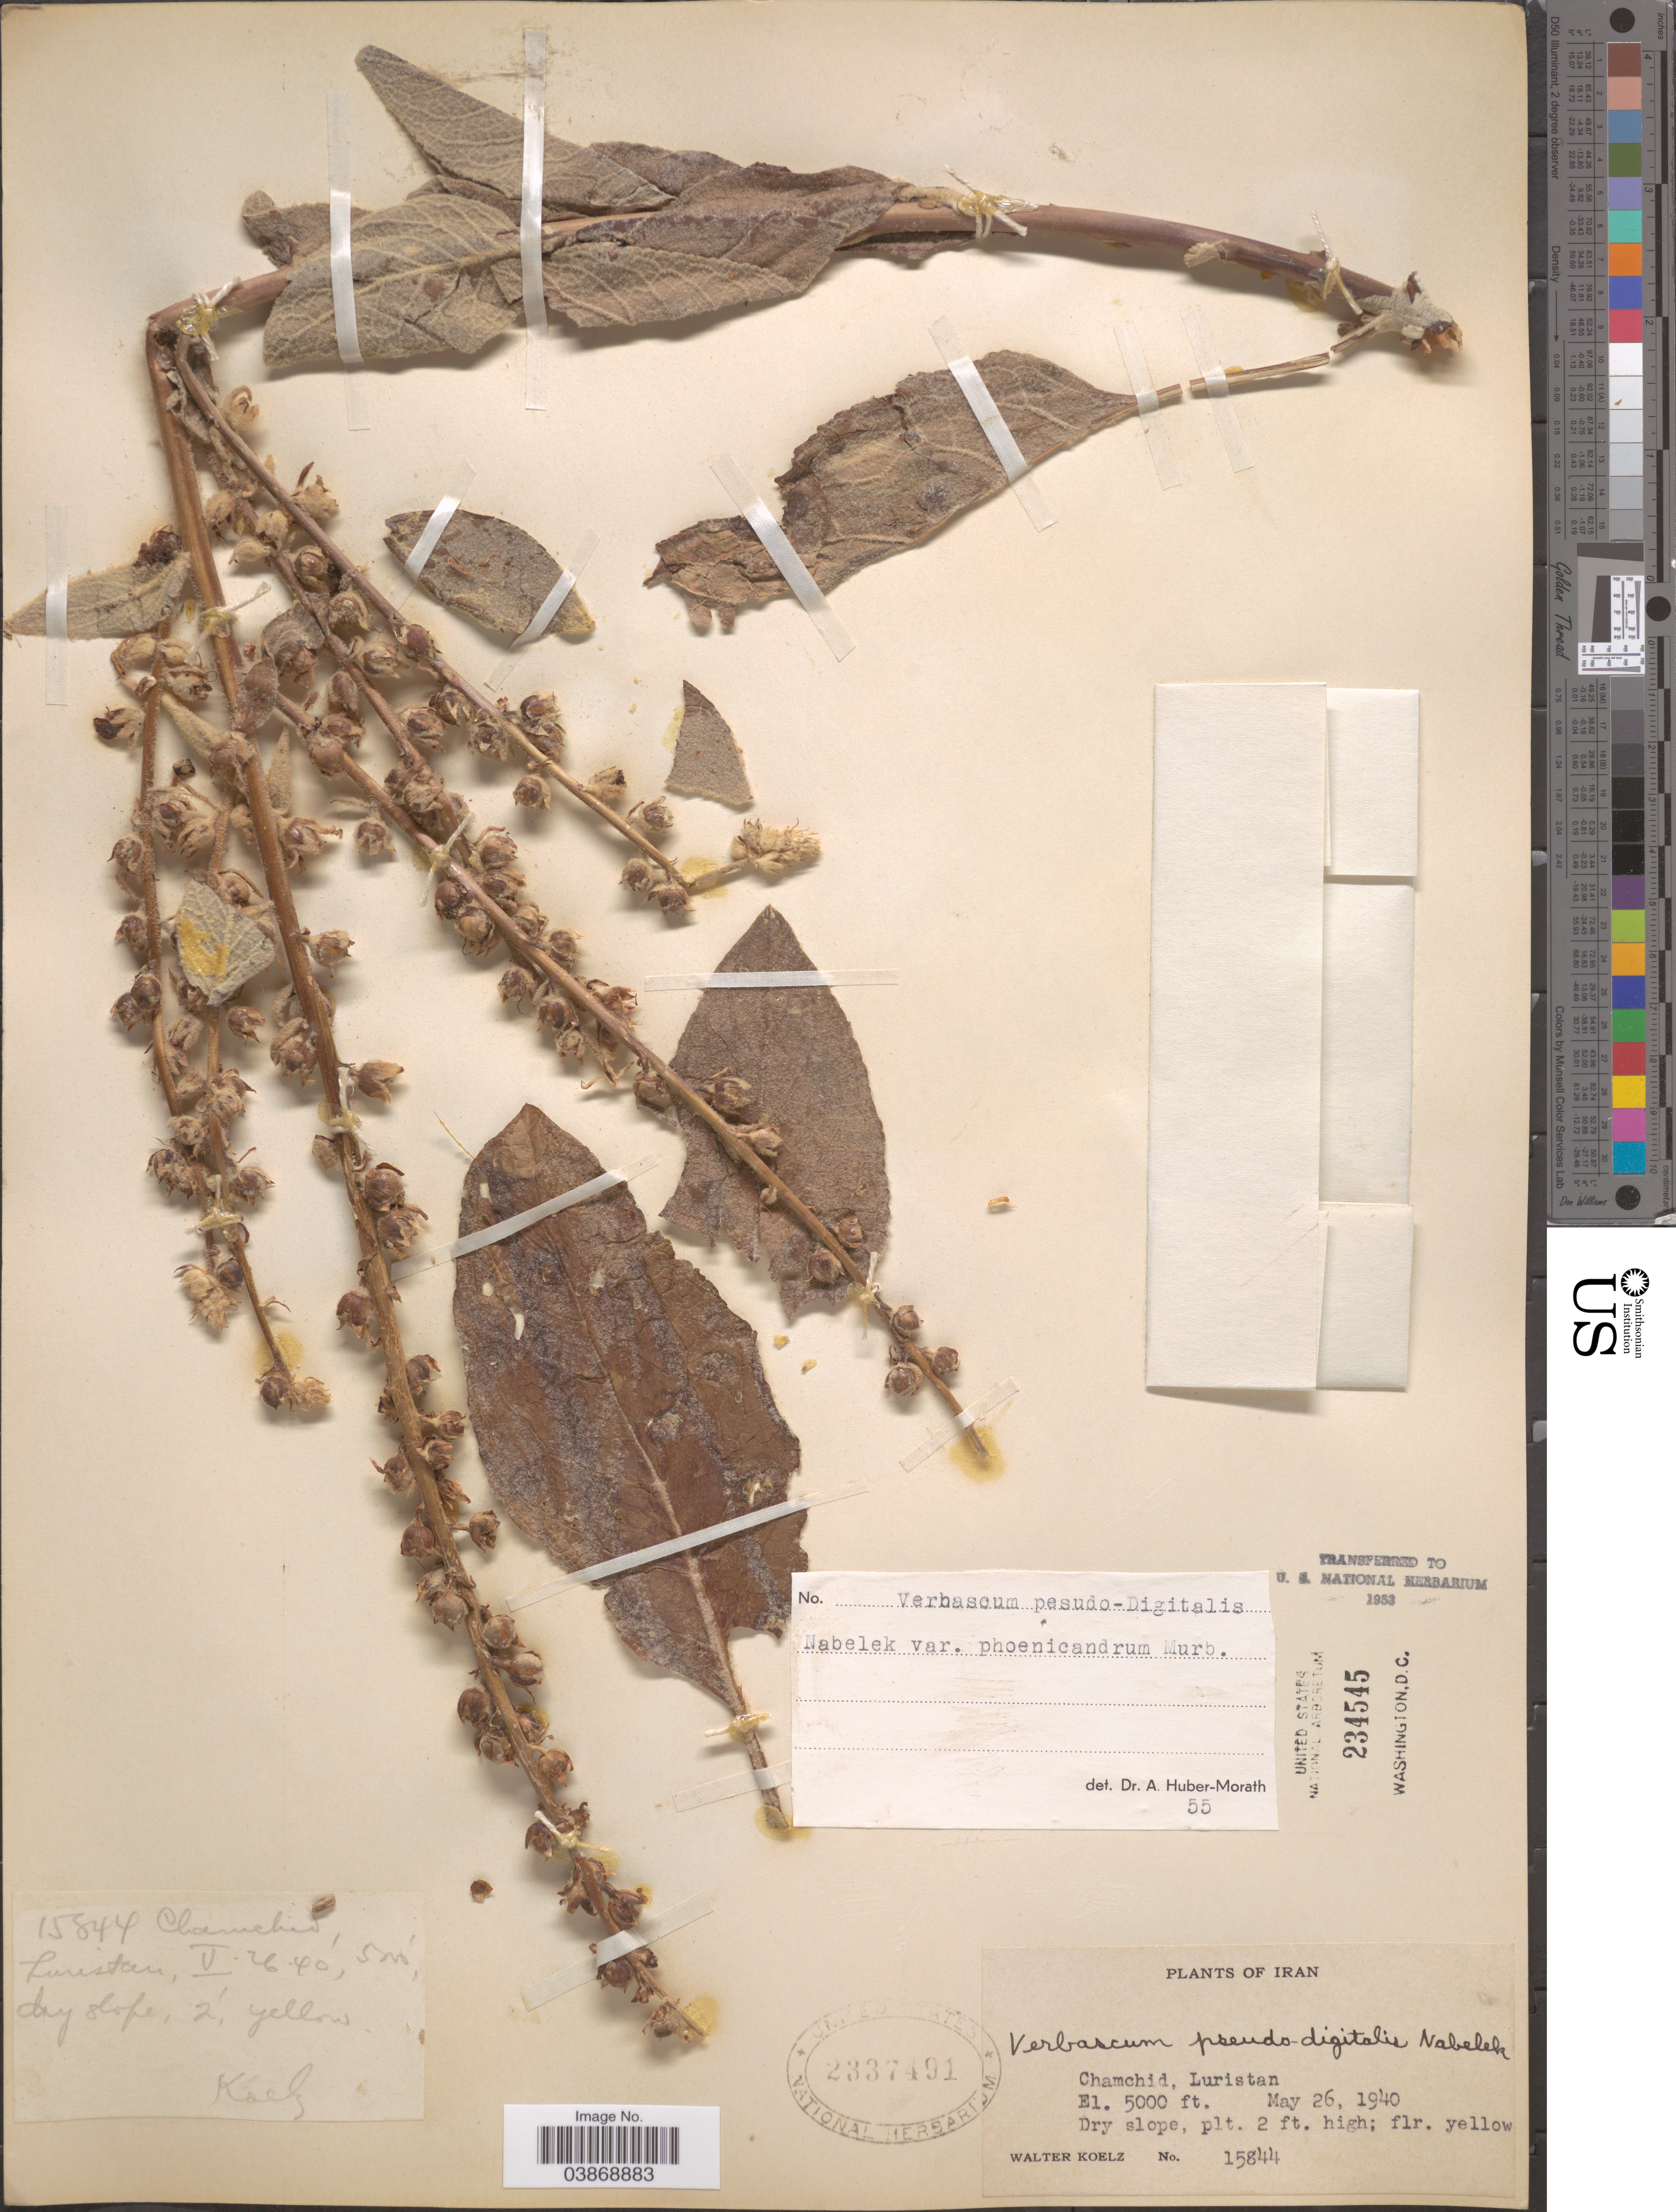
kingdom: Plantae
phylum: Tracheophyta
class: Magnoliopsida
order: Lamiales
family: Scrophulariaceae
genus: Verbascum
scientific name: Verbascum pseudodigitalis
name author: Nabĕlek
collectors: W. N. Koelz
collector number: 15844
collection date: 1940-05-26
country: Iran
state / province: Lorestan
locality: Chamchid, Luristan.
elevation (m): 1524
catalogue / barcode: US 2337491